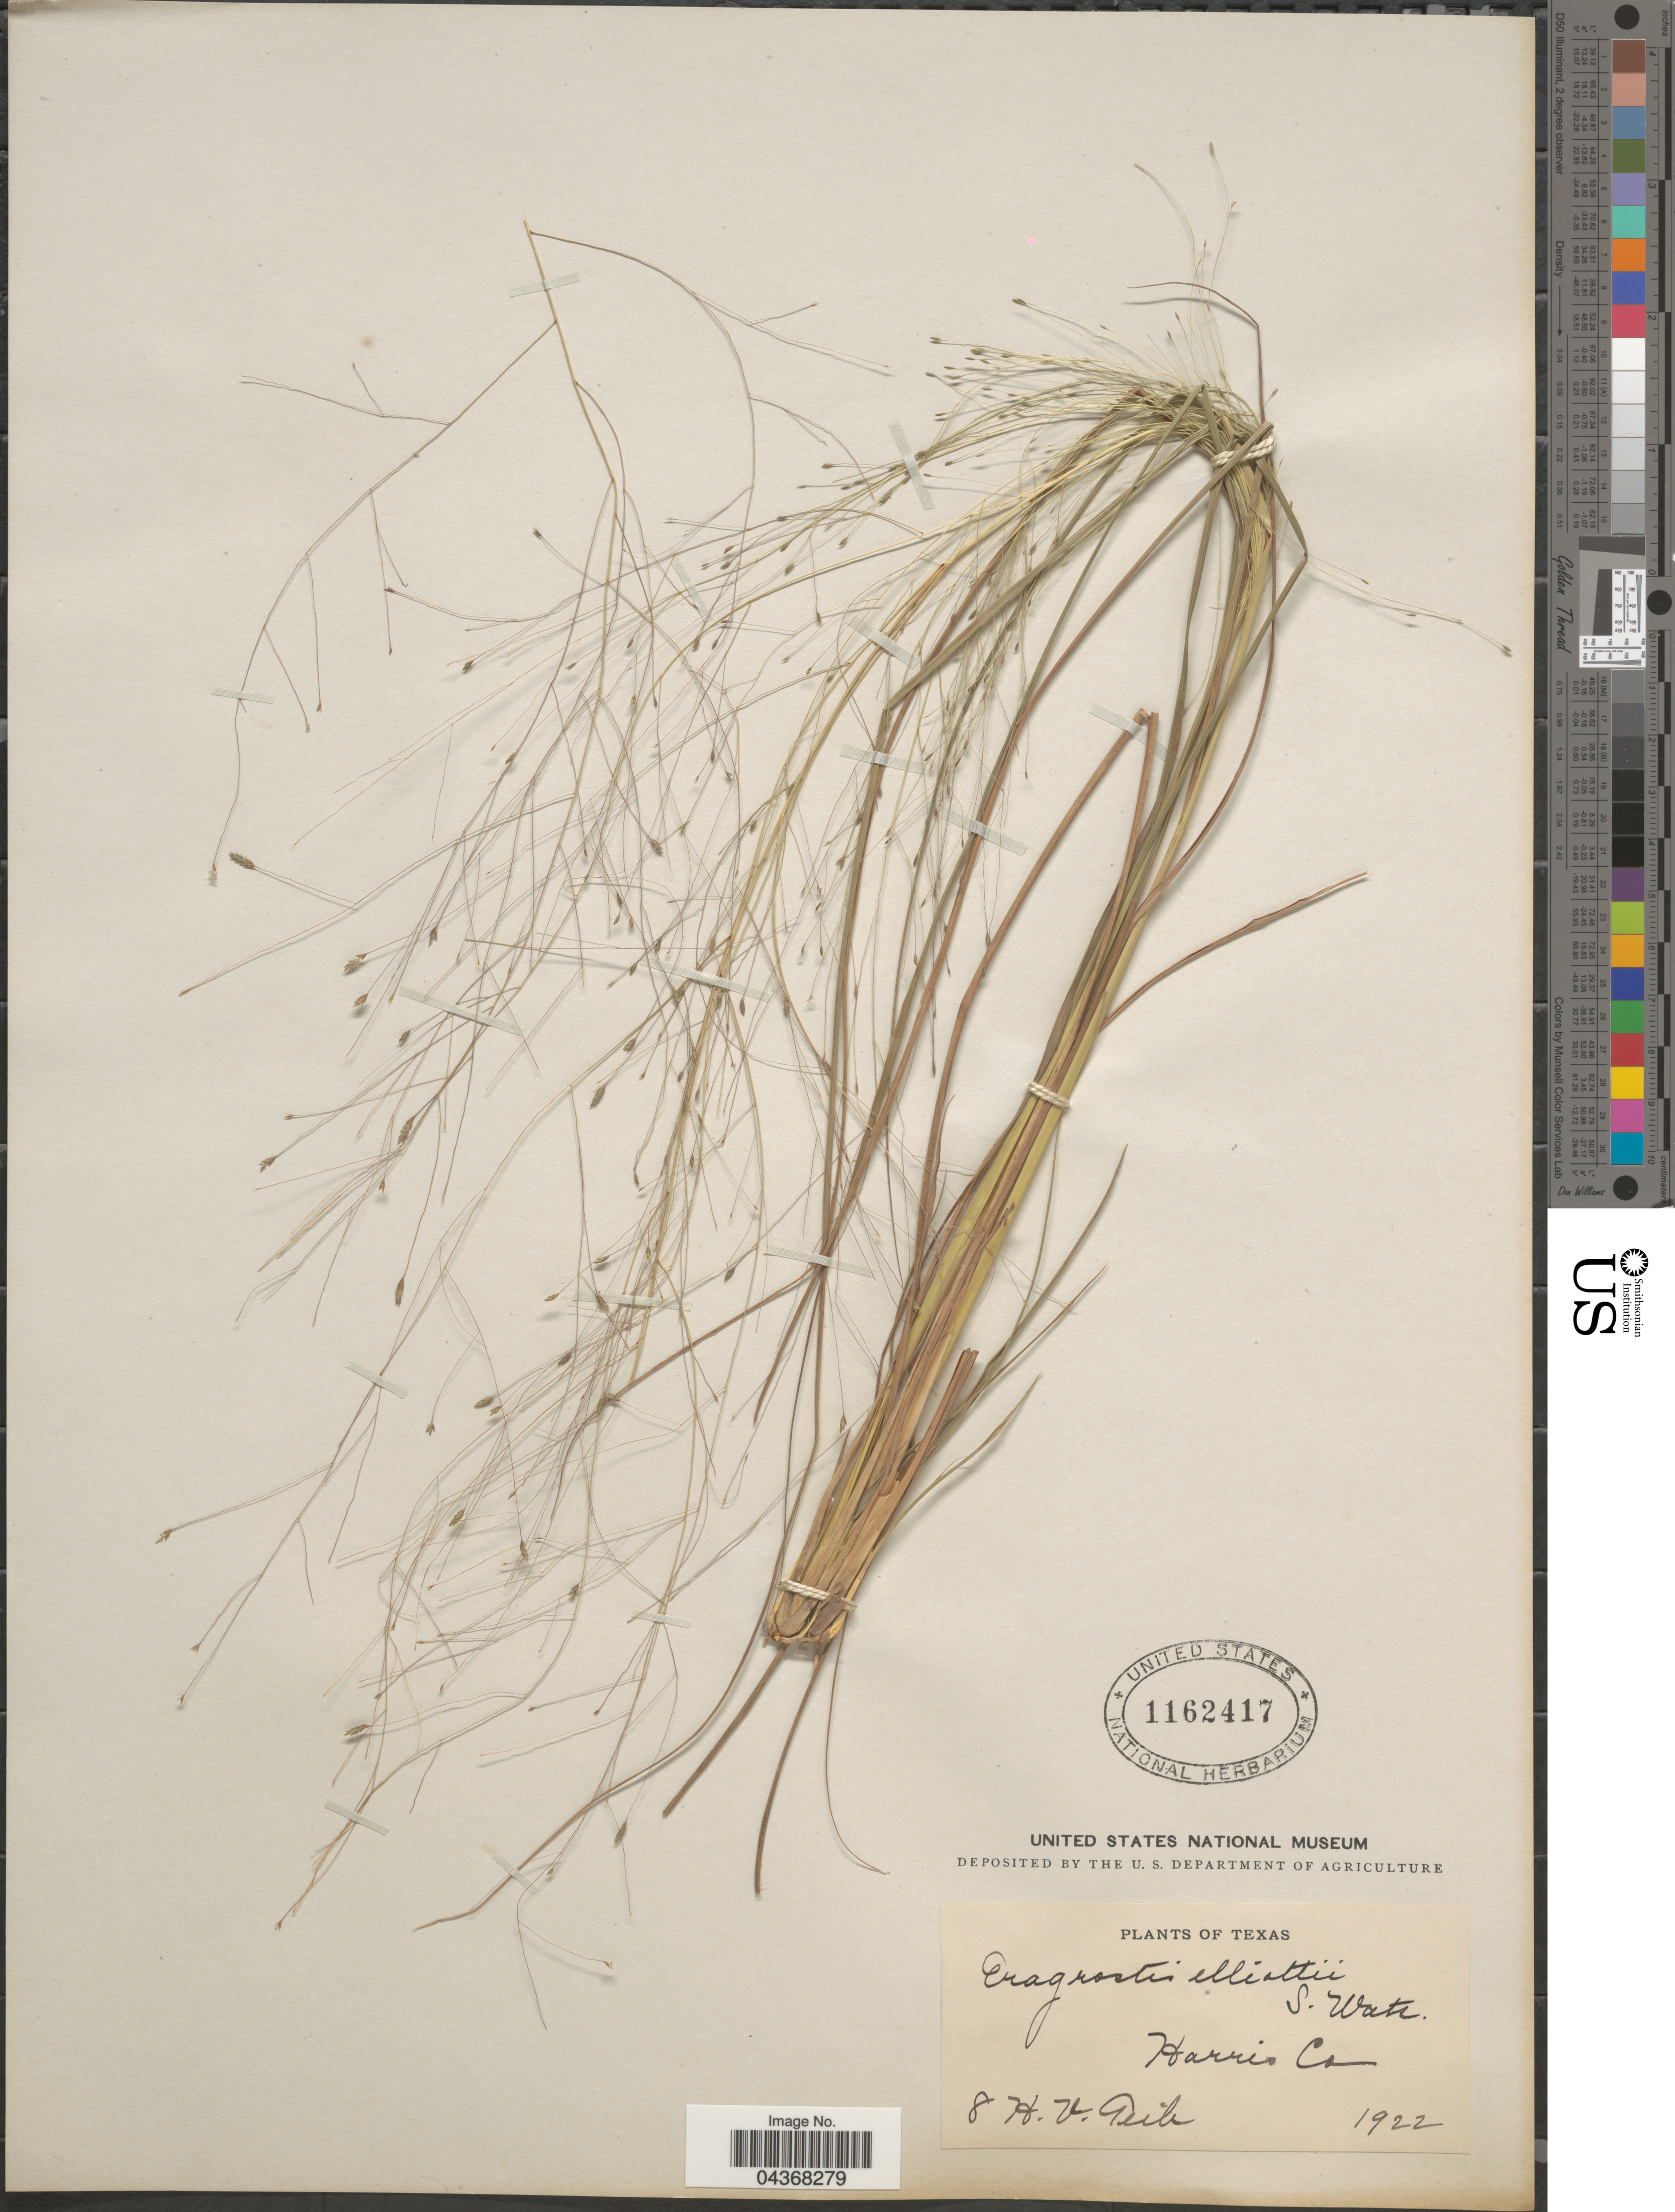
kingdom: Plantae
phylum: Tracheophyta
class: Liliopsida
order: Poales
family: Poaceae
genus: Eragrostis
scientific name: Eragrostis elliottii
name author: S. Watson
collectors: H. Geib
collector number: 8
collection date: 1922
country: United States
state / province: Texas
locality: Harris Co.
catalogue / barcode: US 1162417